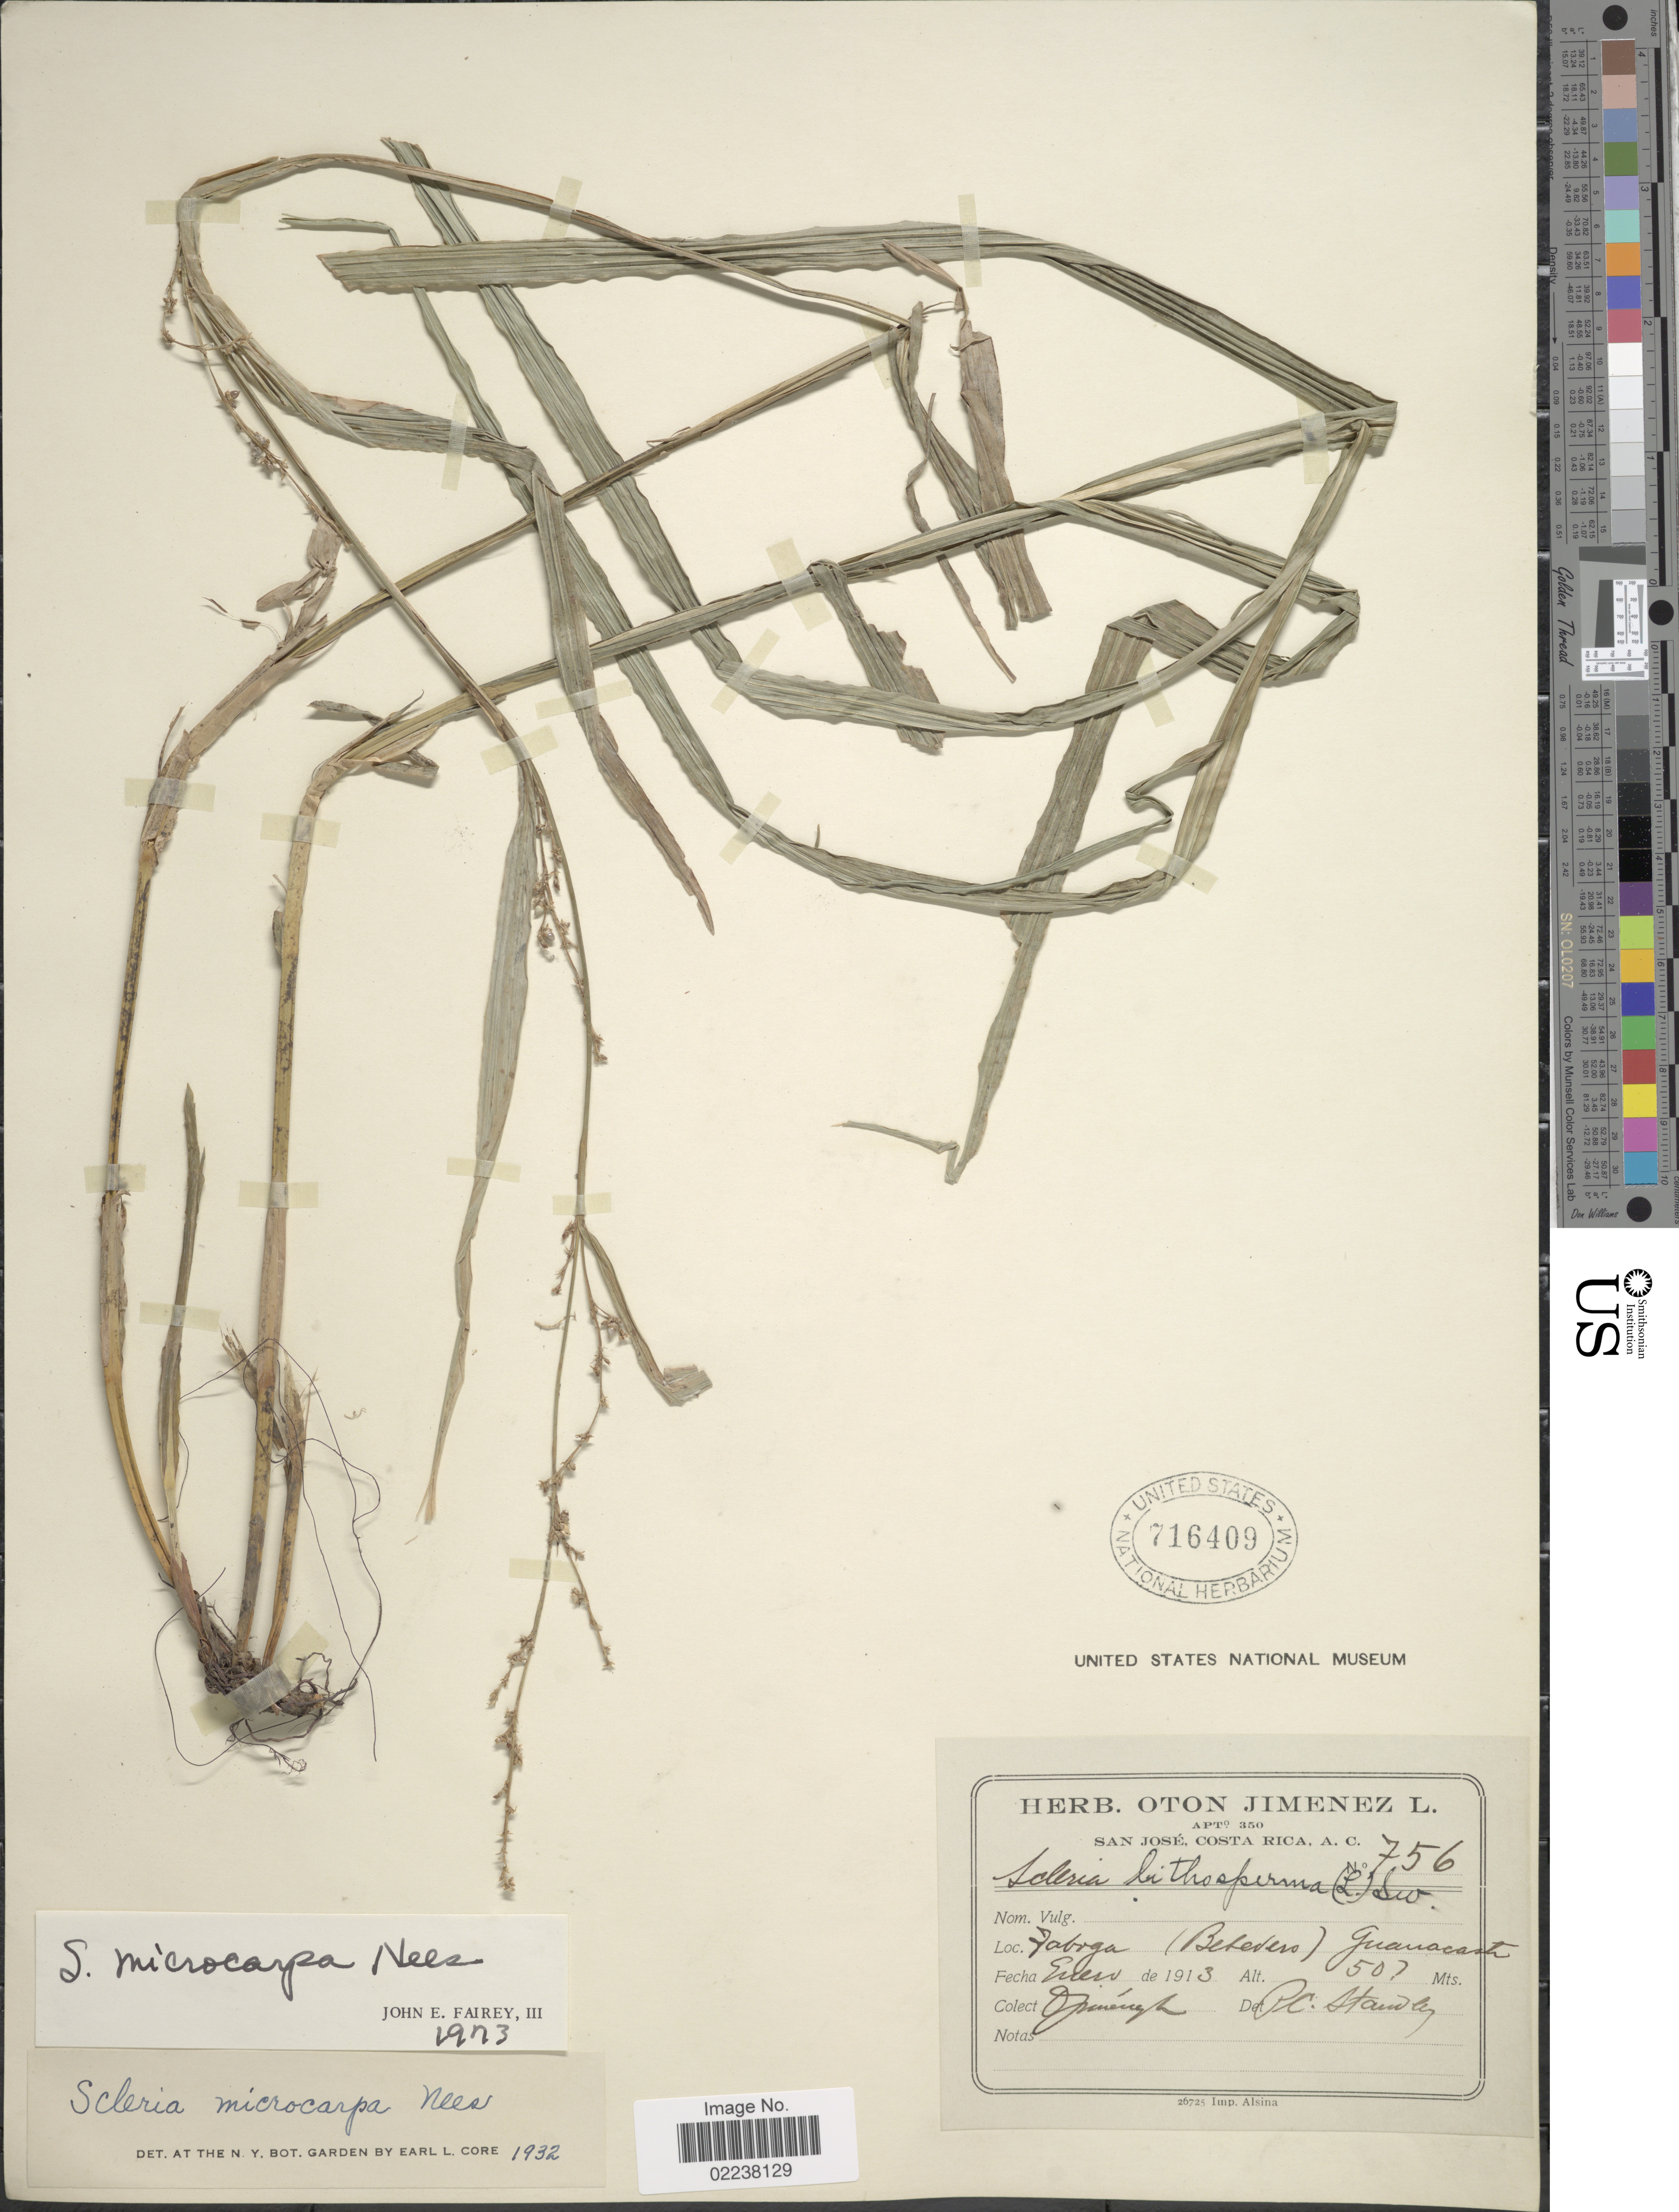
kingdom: Plantae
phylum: Tracheophyta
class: Liliopsida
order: Poales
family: Cyperaceae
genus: Scleria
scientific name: Scleria microcarpa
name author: Nees ex Kunth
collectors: O. Jimenez L.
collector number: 756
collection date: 1913-01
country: Costa Rica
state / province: Guanacaste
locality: Taboga (Bebedero)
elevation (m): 50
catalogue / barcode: US 716409